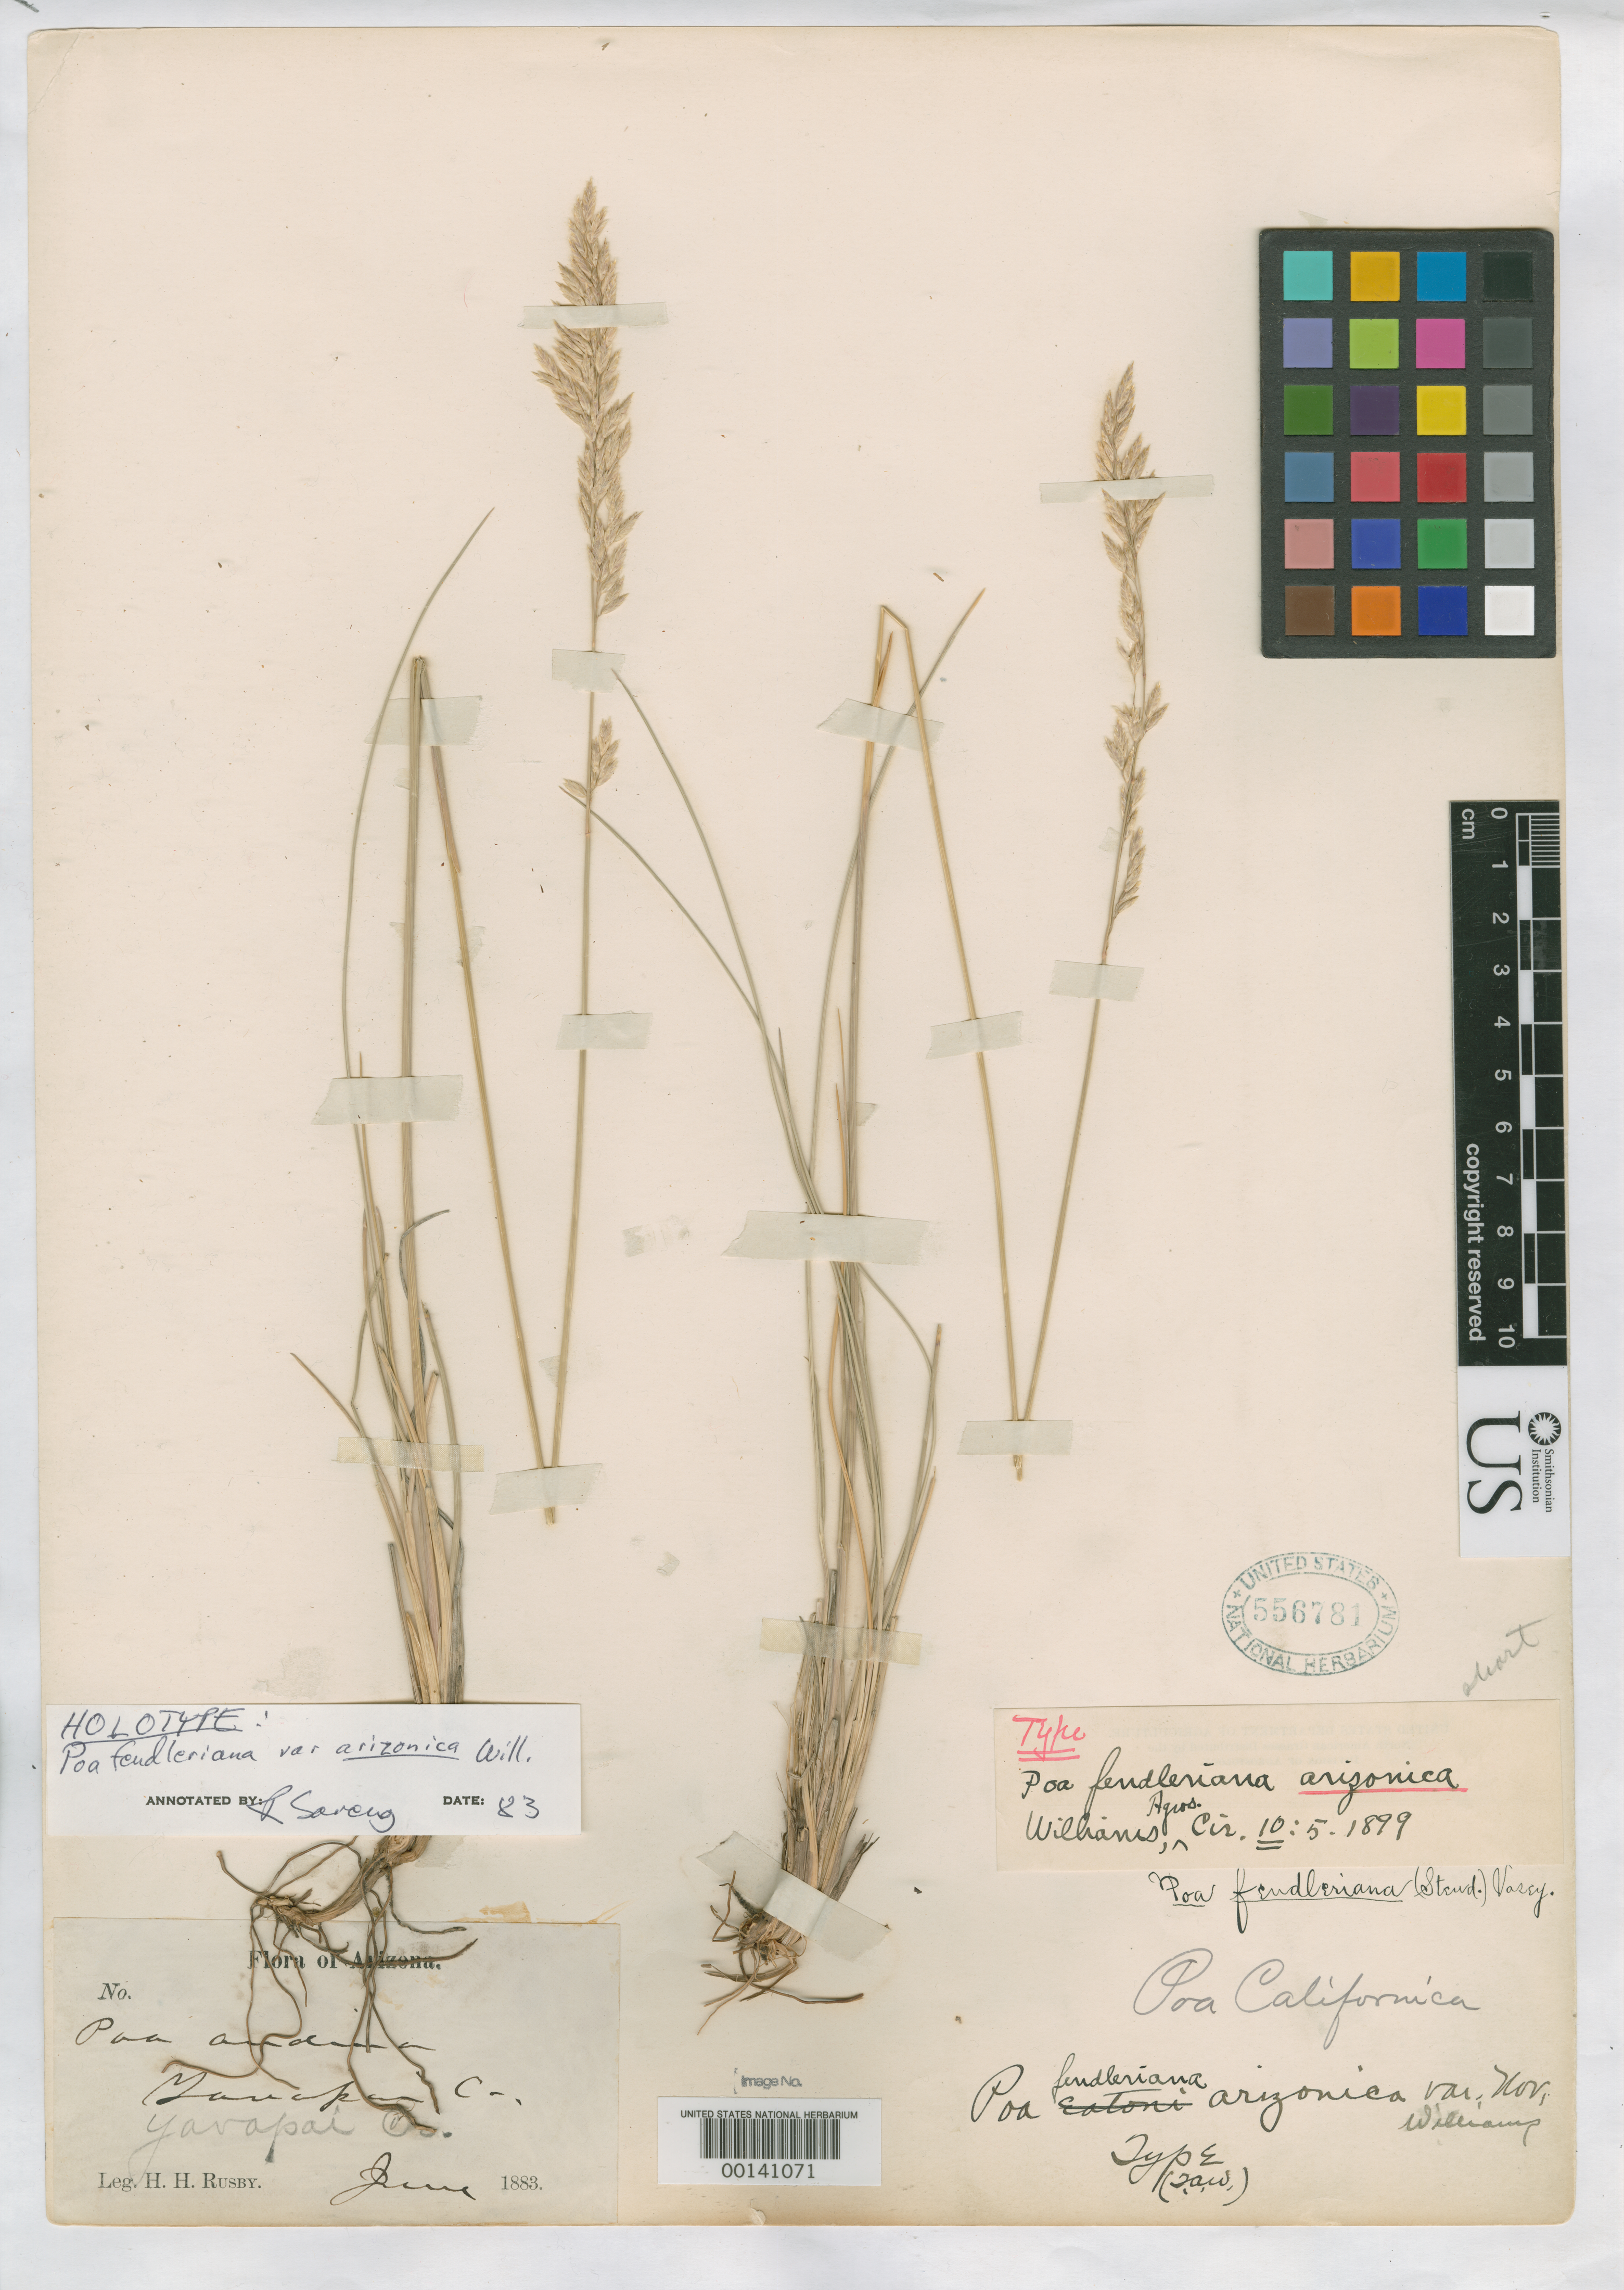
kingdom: Plantae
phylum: Tracheophyta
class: Liliopsida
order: Poales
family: Poaceae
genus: Poa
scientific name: Poa fendleriana var. arizonica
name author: T.A. Williams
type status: Isotype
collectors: H. H. Rusby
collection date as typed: Jun 1883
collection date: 1883-06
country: United States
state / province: Arizona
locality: Yavapai Creek.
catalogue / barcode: US 556781